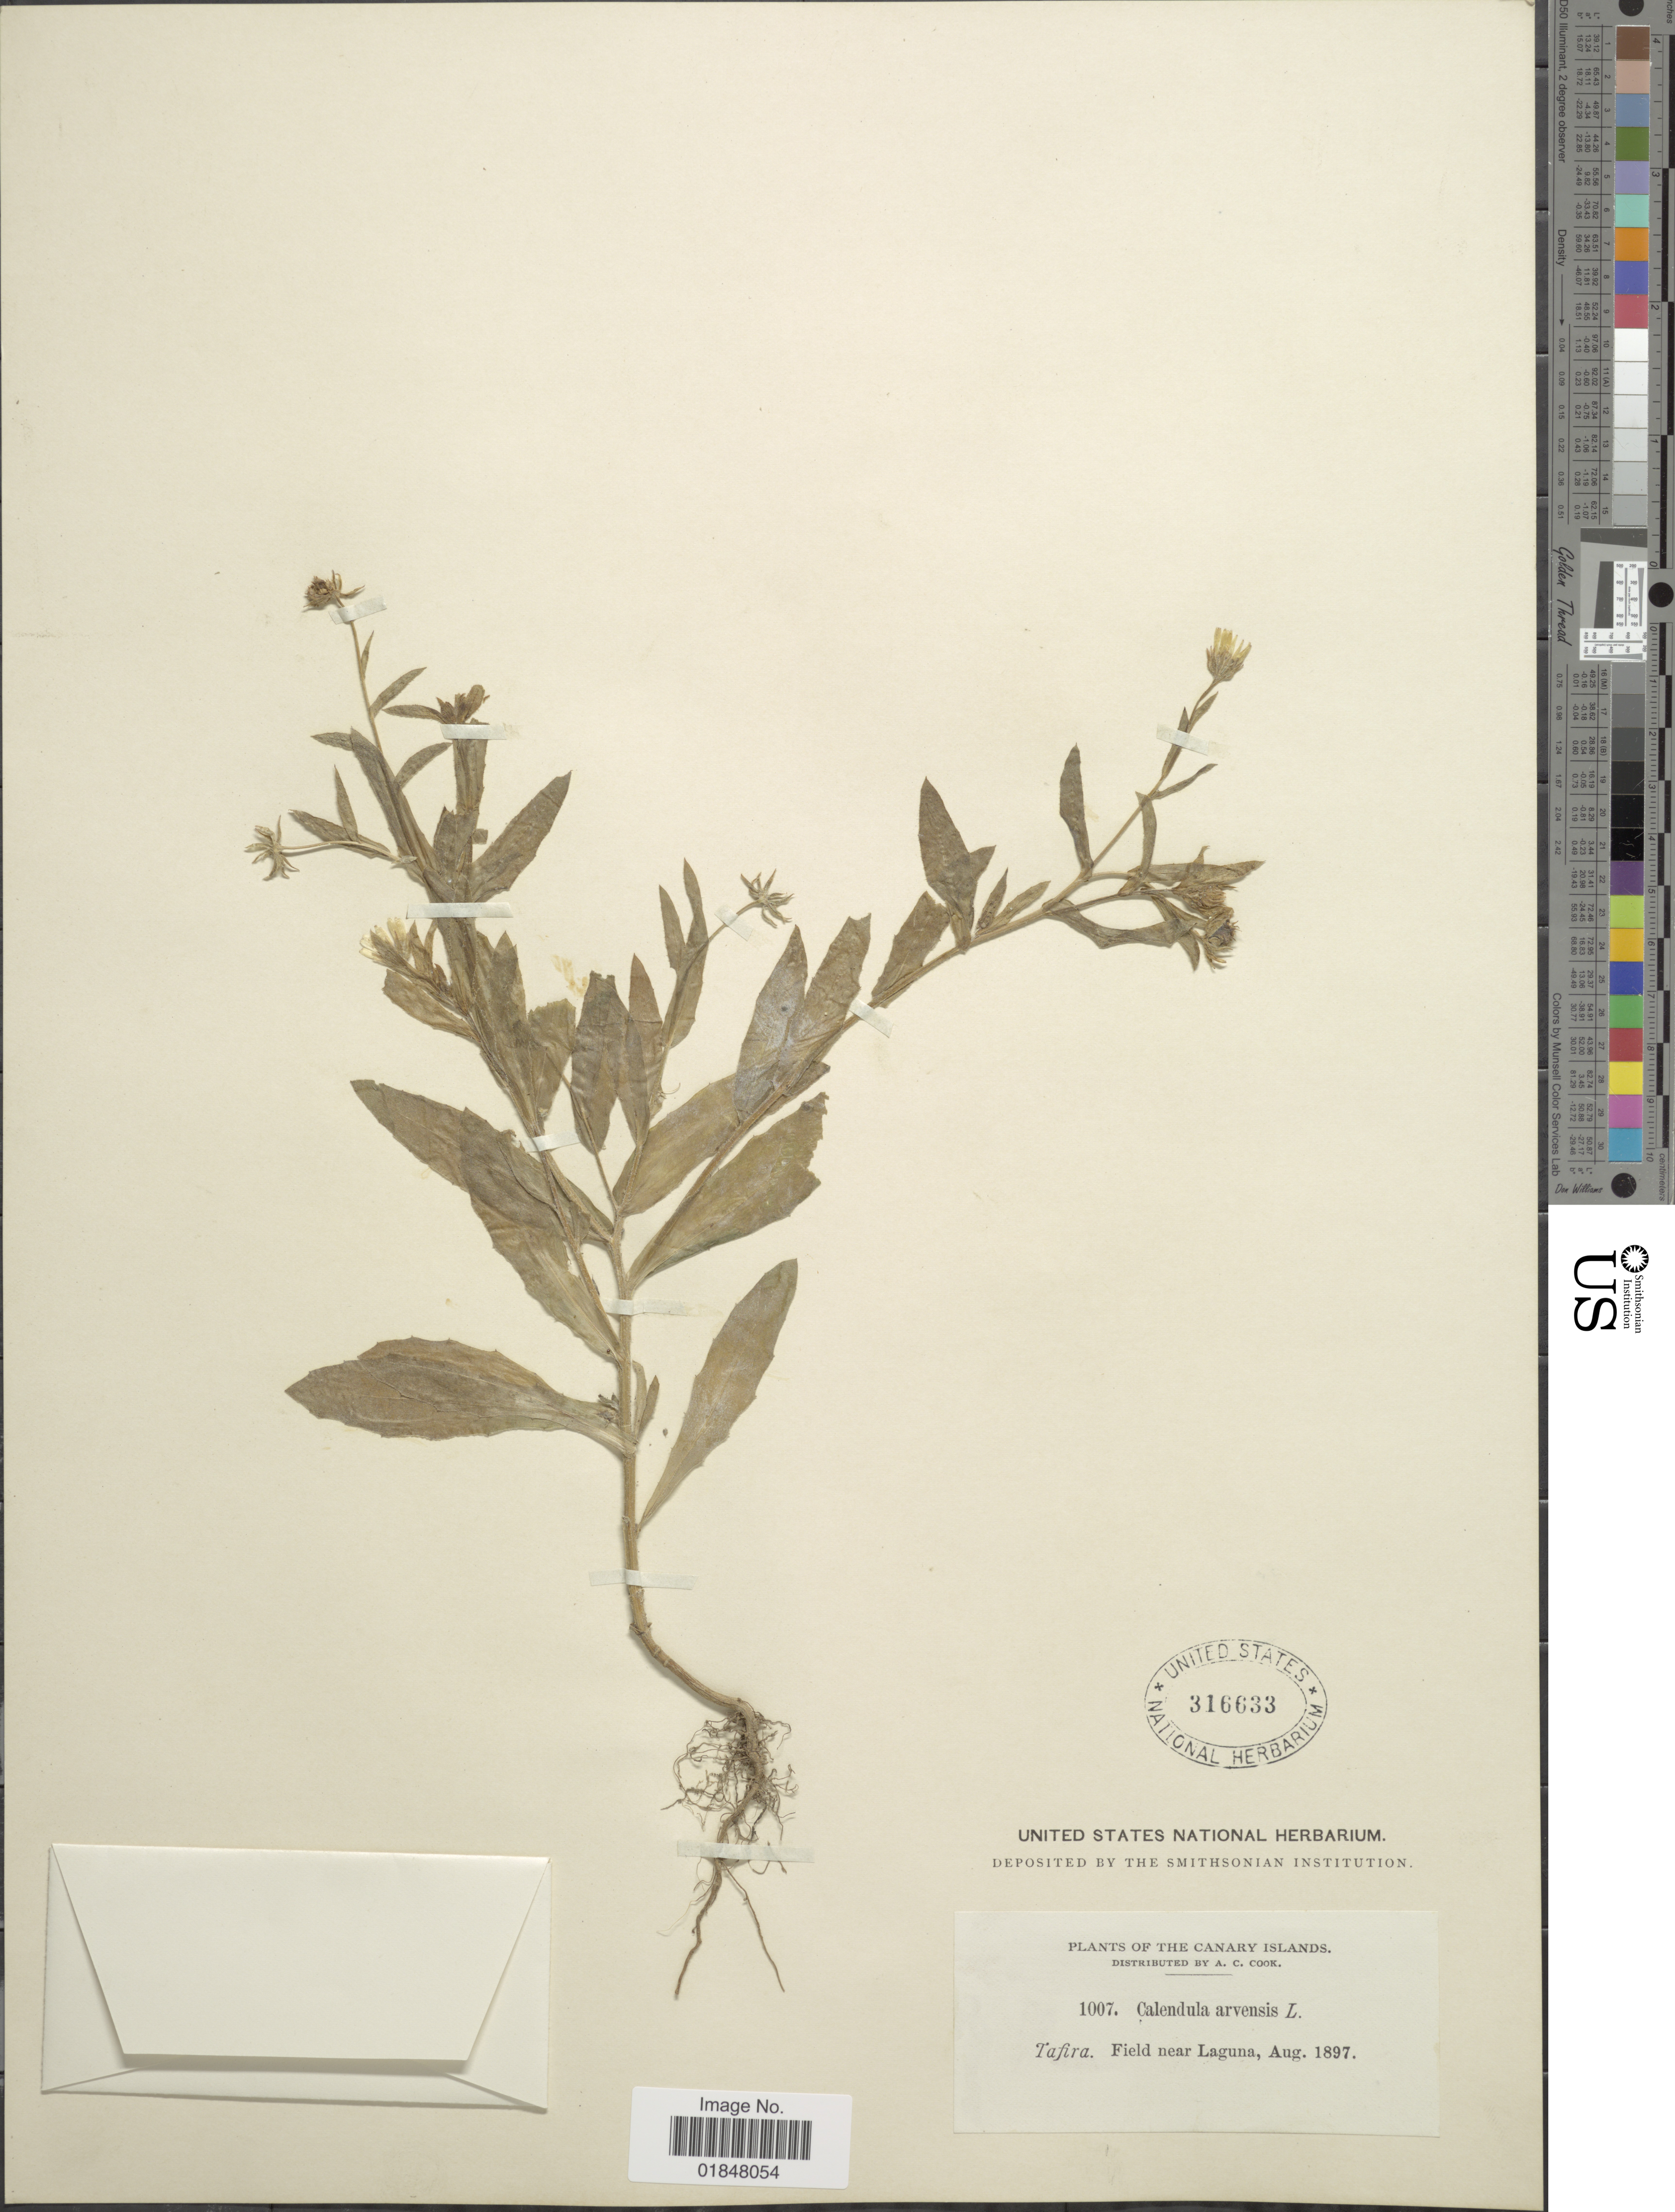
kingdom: Plantae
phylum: Tracheophyta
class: Magnoliopsida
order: Asterales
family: Asteraceae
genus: Calendula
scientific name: Calendula arvensis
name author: L.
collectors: Alice C. Cook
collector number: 1007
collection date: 1897-07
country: Spain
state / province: Canarias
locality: Canary Islands, Tafira. Field near Laguna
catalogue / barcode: US 316633